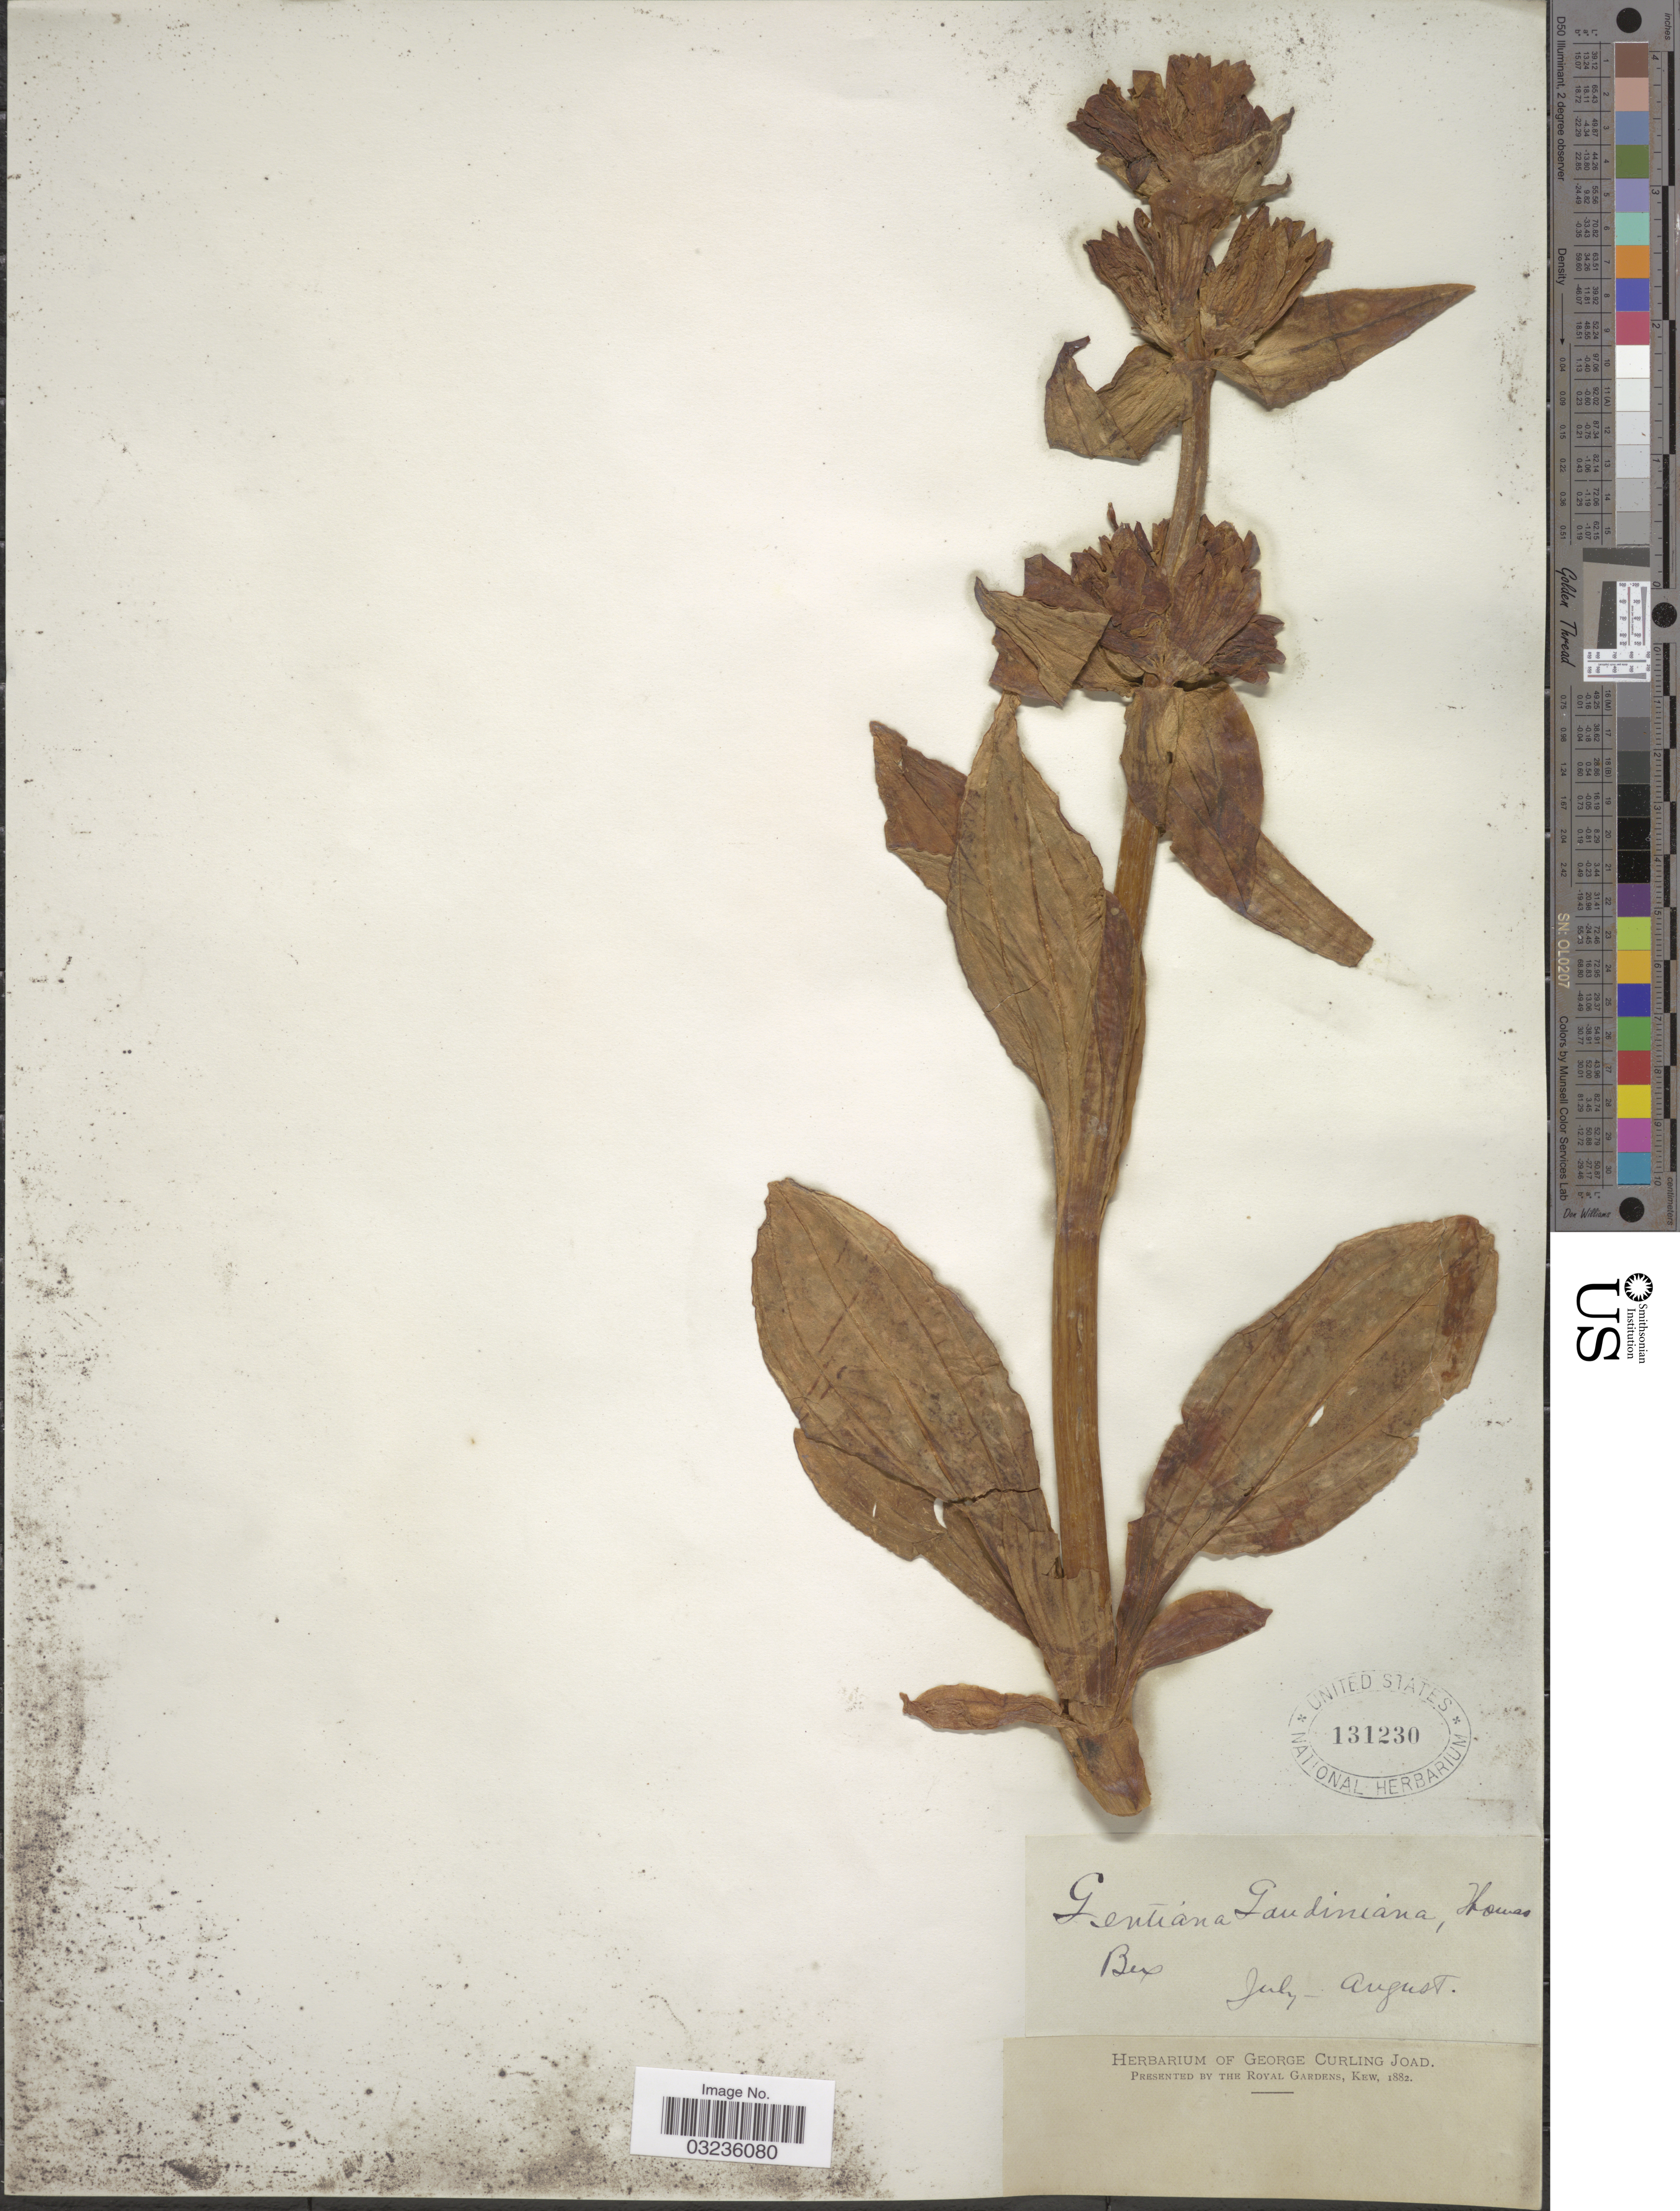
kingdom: Plantae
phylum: Tracheophyta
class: Magnoliopsida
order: Gentianales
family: Gentianaceae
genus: Gentiana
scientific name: Gentiana x gaudiniana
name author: Thomas ex W.D.J. Koch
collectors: ex herb. George Curling Joad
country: Switzerland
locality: Bex.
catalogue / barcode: US 131230